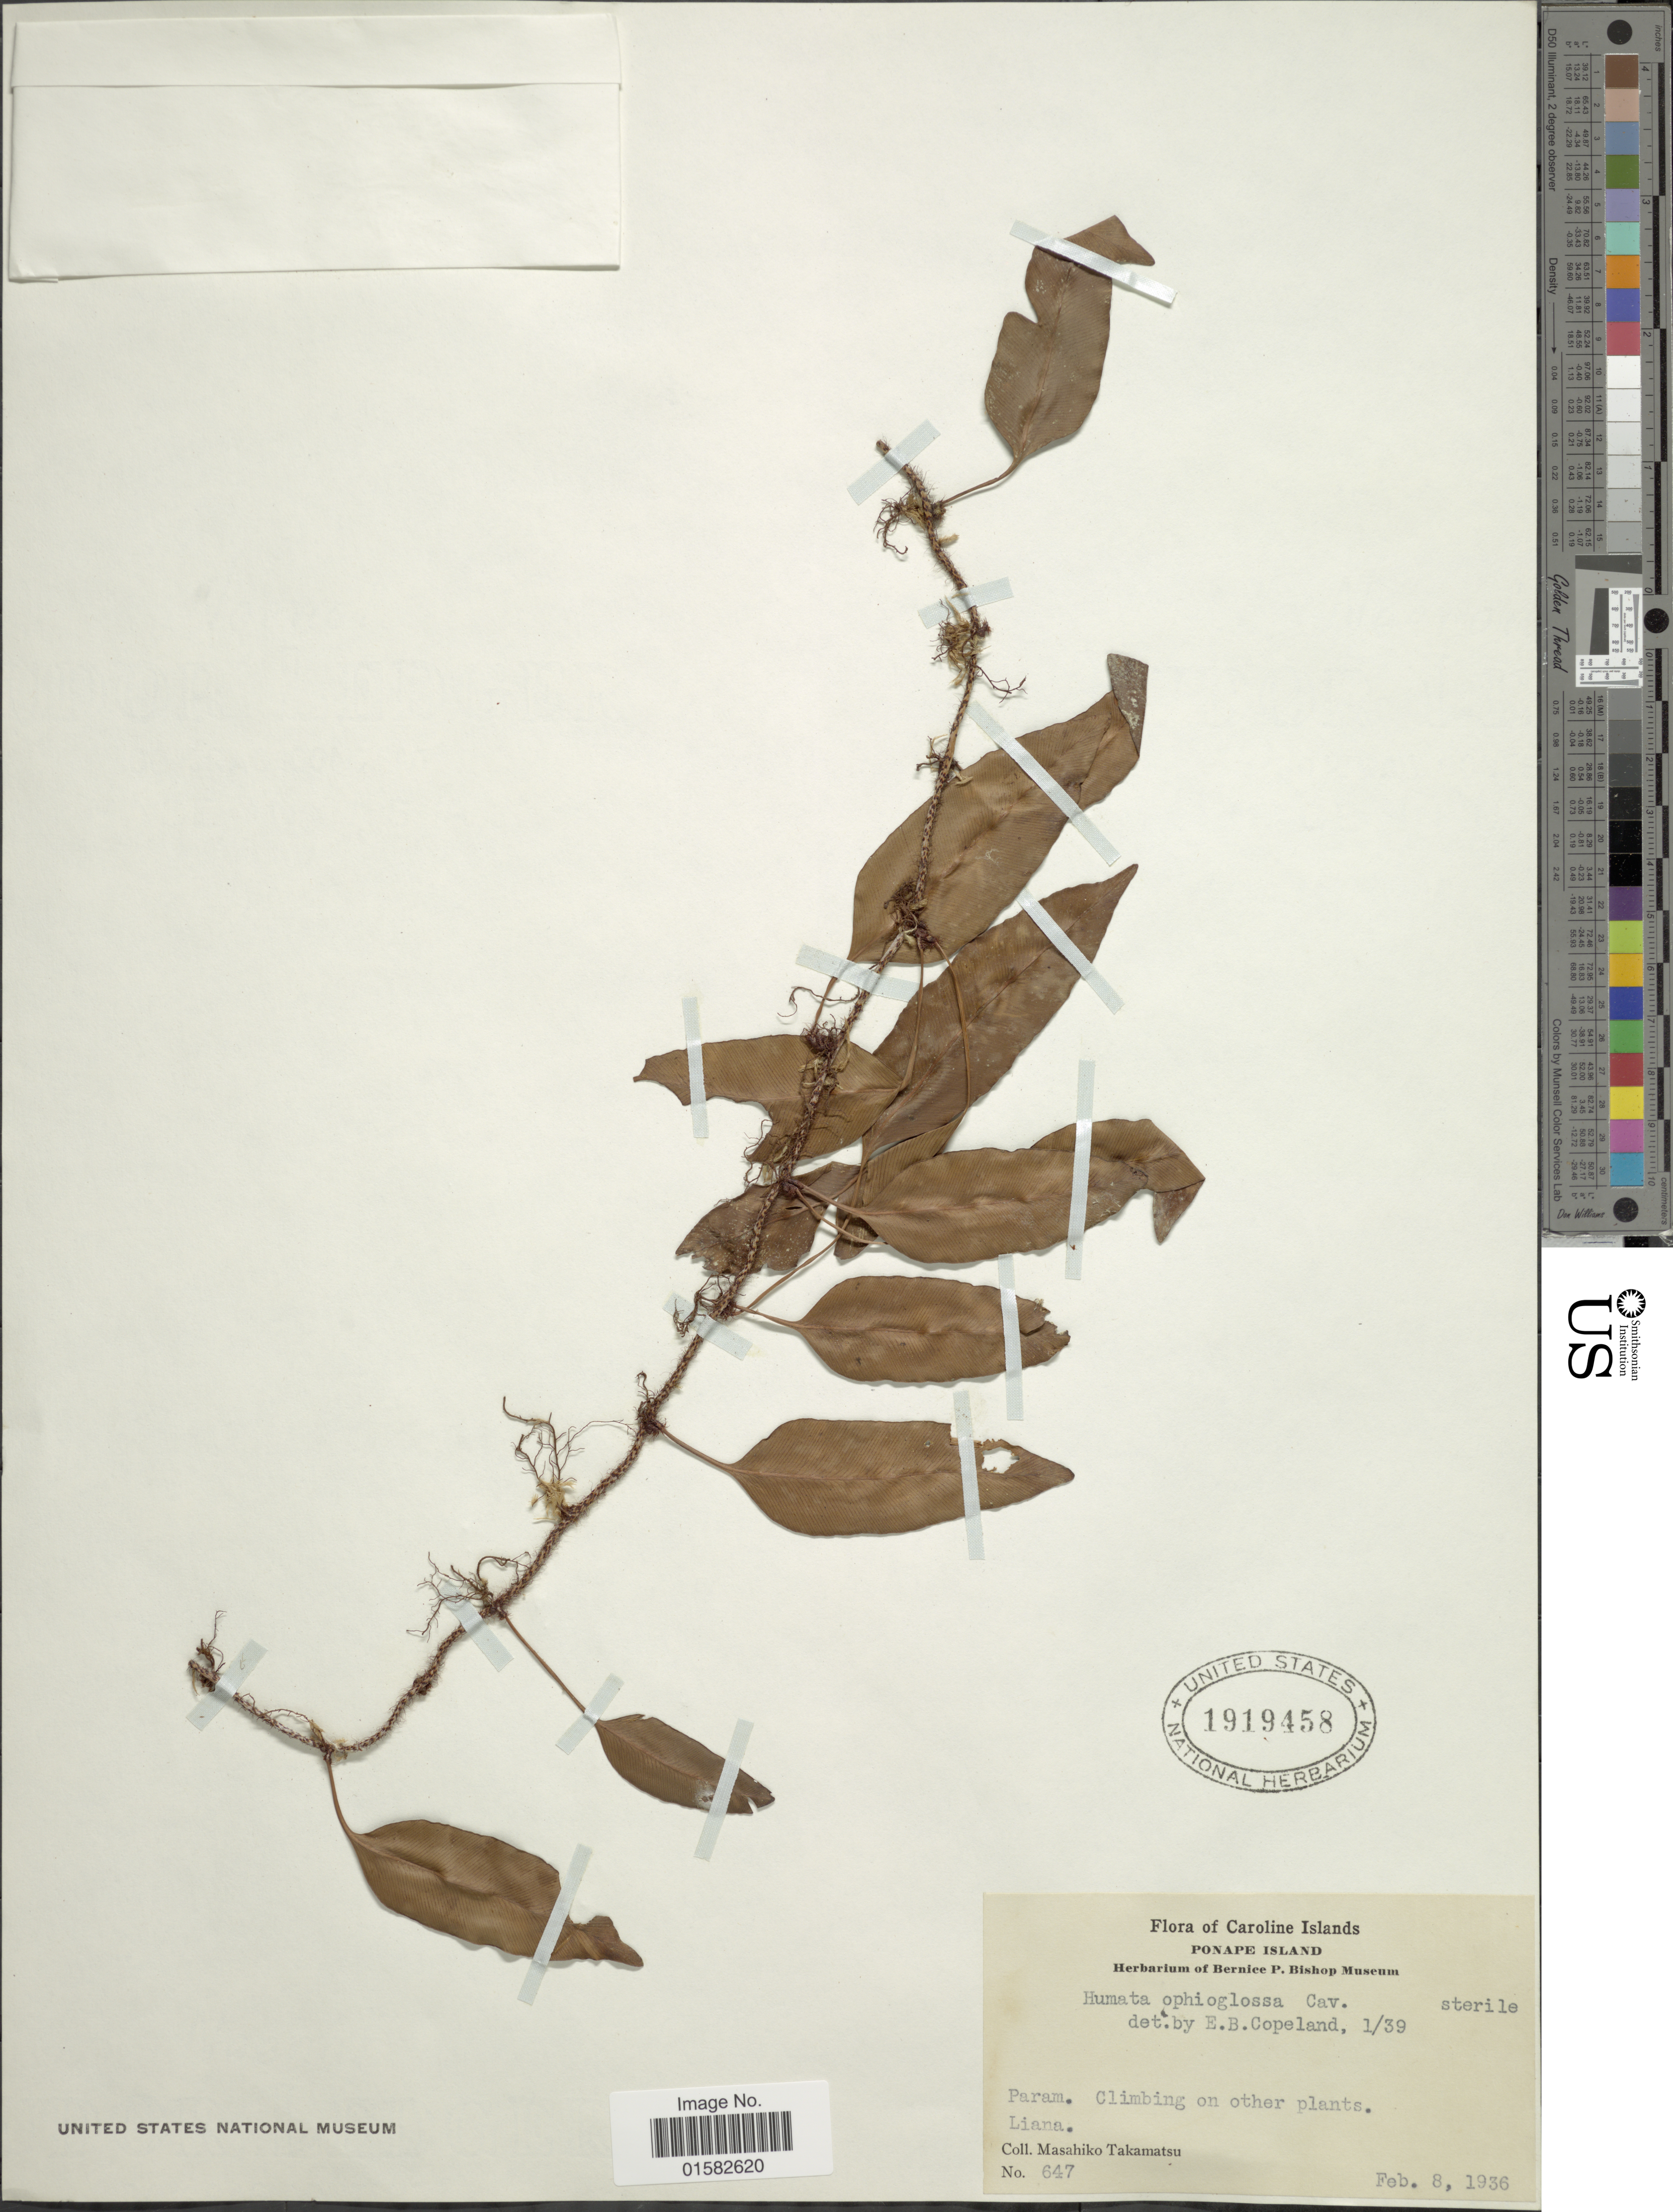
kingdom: Plantae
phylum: Tracheophyta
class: Polypodiopsida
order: Polypodiales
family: Davalliaceae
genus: Humata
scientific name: Humata heterophylla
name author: (Sm.) Desv.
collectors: M. Takamatsu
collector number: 647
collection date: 1936-02-08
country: Micronesia, Federated States of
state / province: Pohnpei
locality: Caroline Island, Ponape island, Param, Climbing on other plants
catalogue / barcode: US 1919458